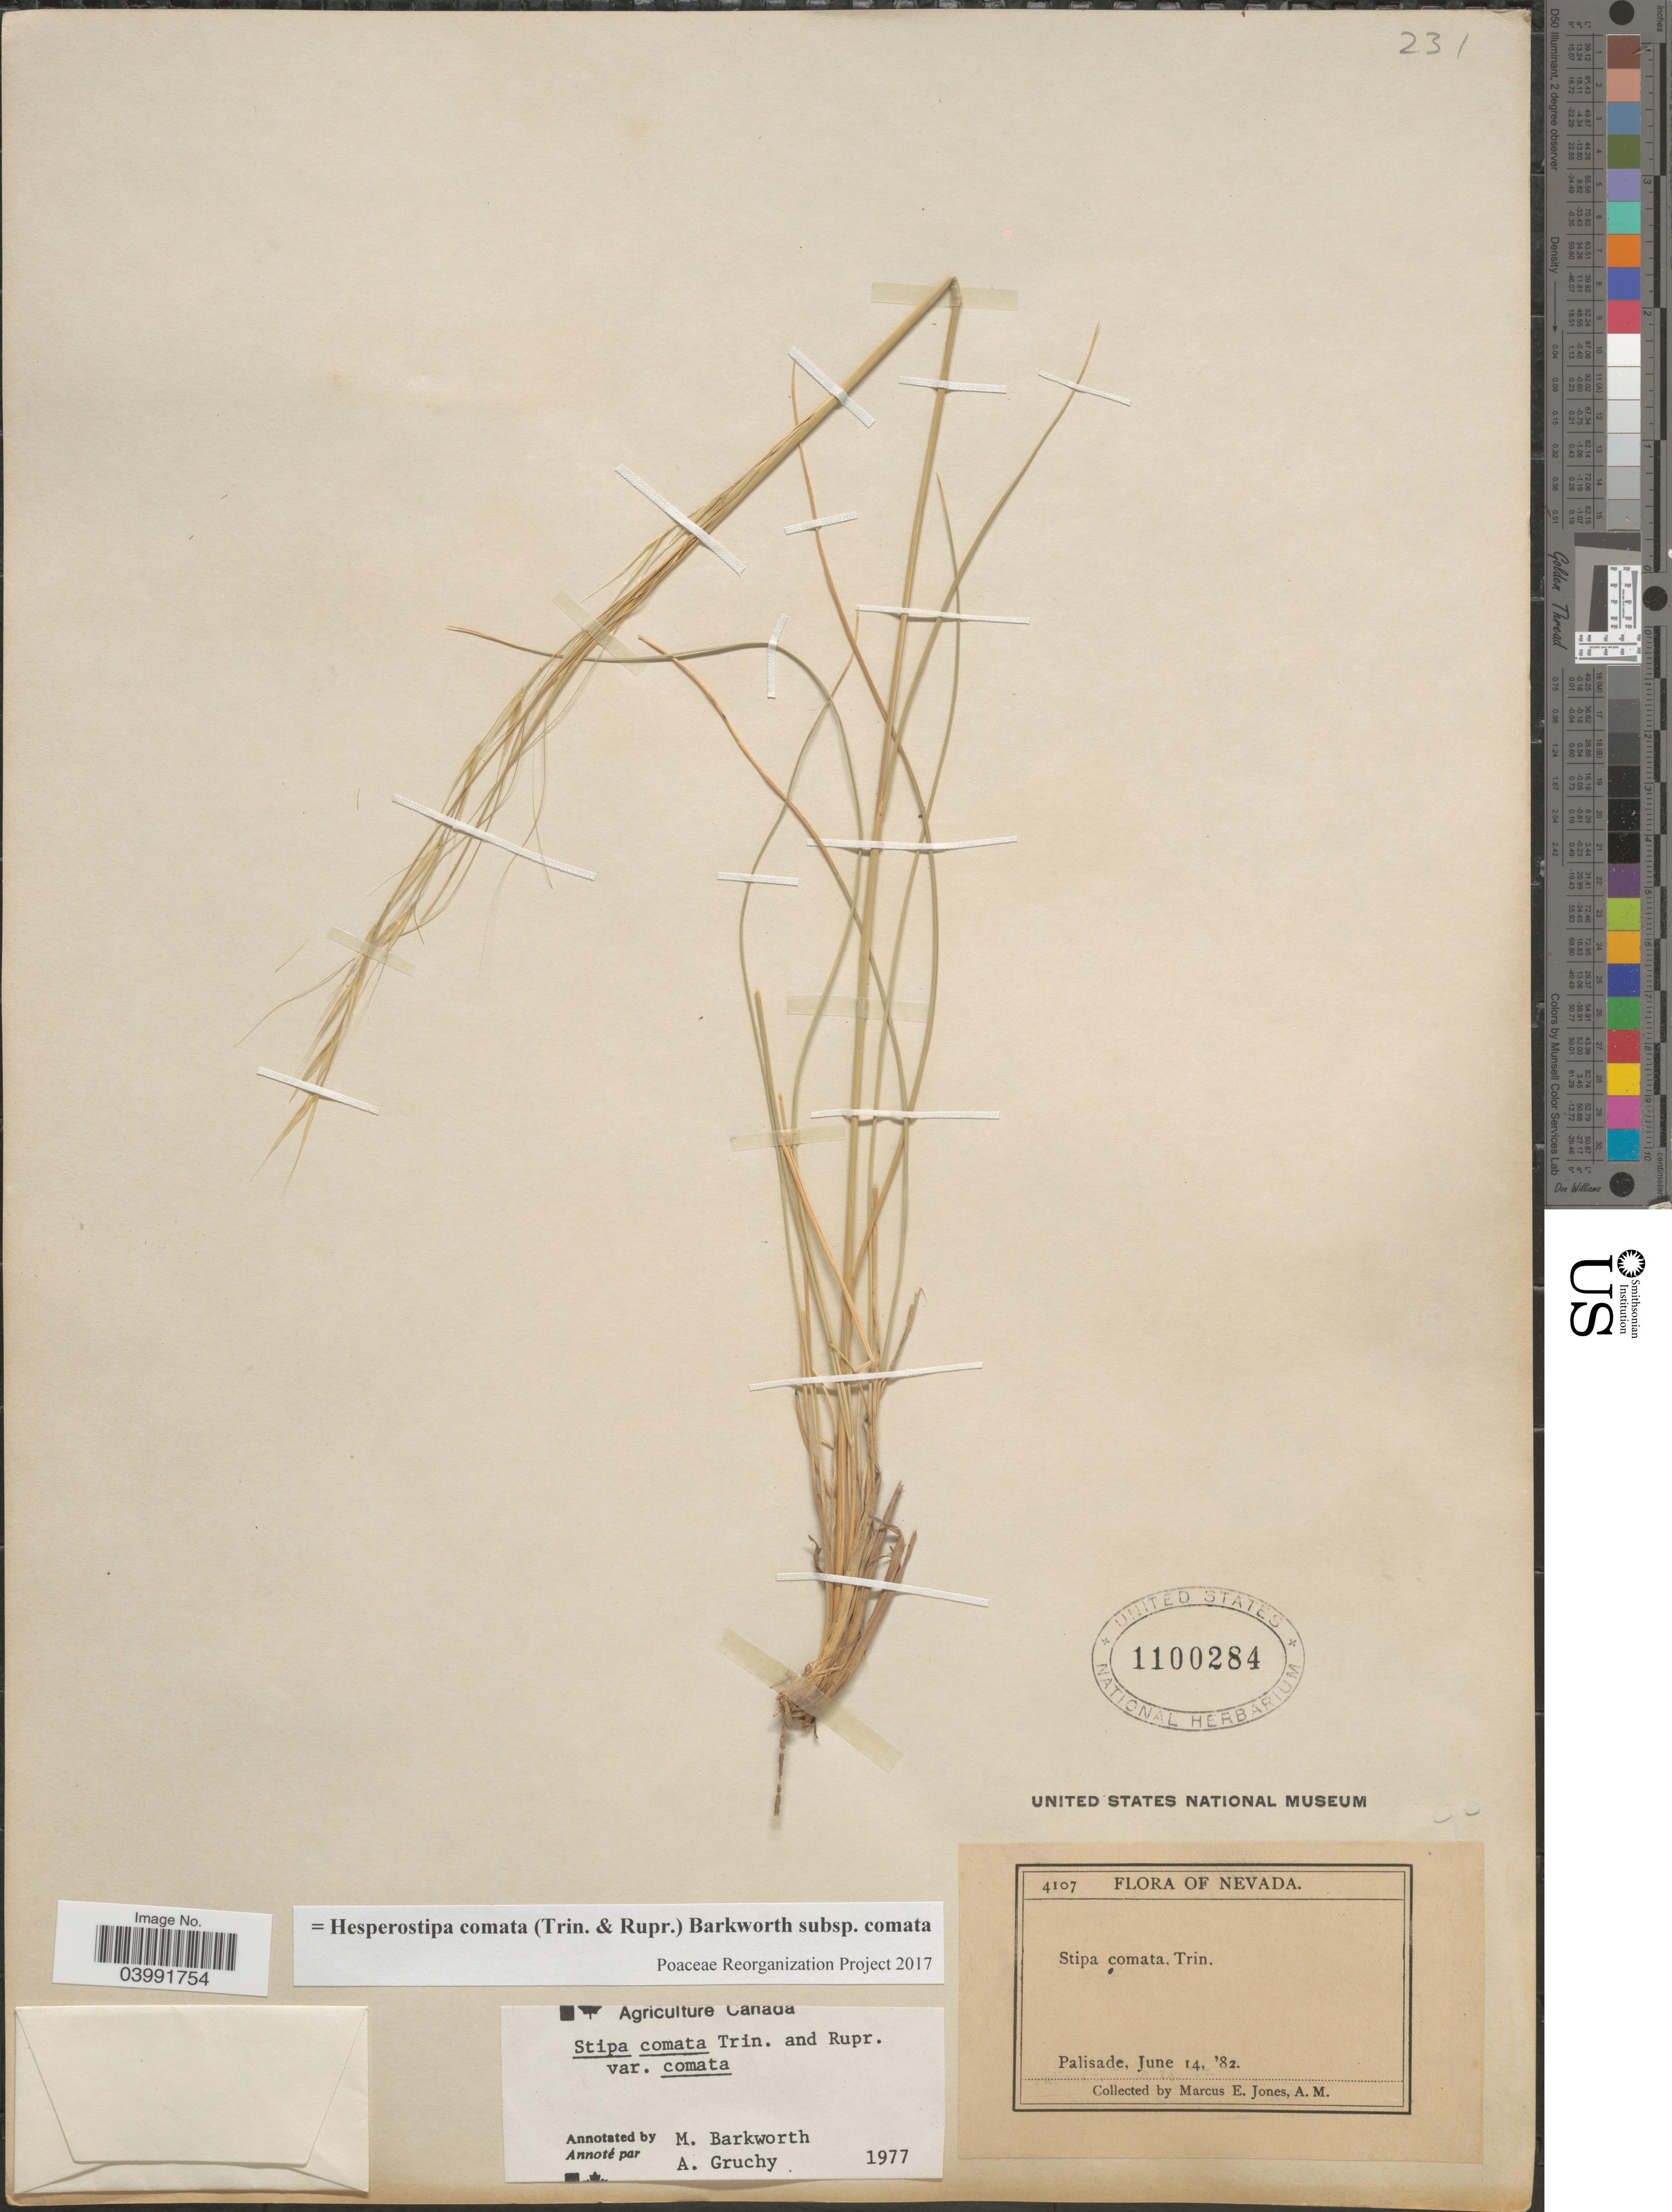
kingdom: Plantae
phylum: Tracheophyta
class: Liliopsida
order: Poales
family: Poaceae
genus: Hesperostipa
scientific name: Hesperostipa comata subsp. comata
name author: (Trin. & Rupr.) Barkworth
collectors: M. E. Jones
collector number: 4107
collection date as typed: Transcribed d/m/y: 14/6/82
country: United States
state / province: Nevada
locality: Palisade.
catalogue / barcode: US 1100284